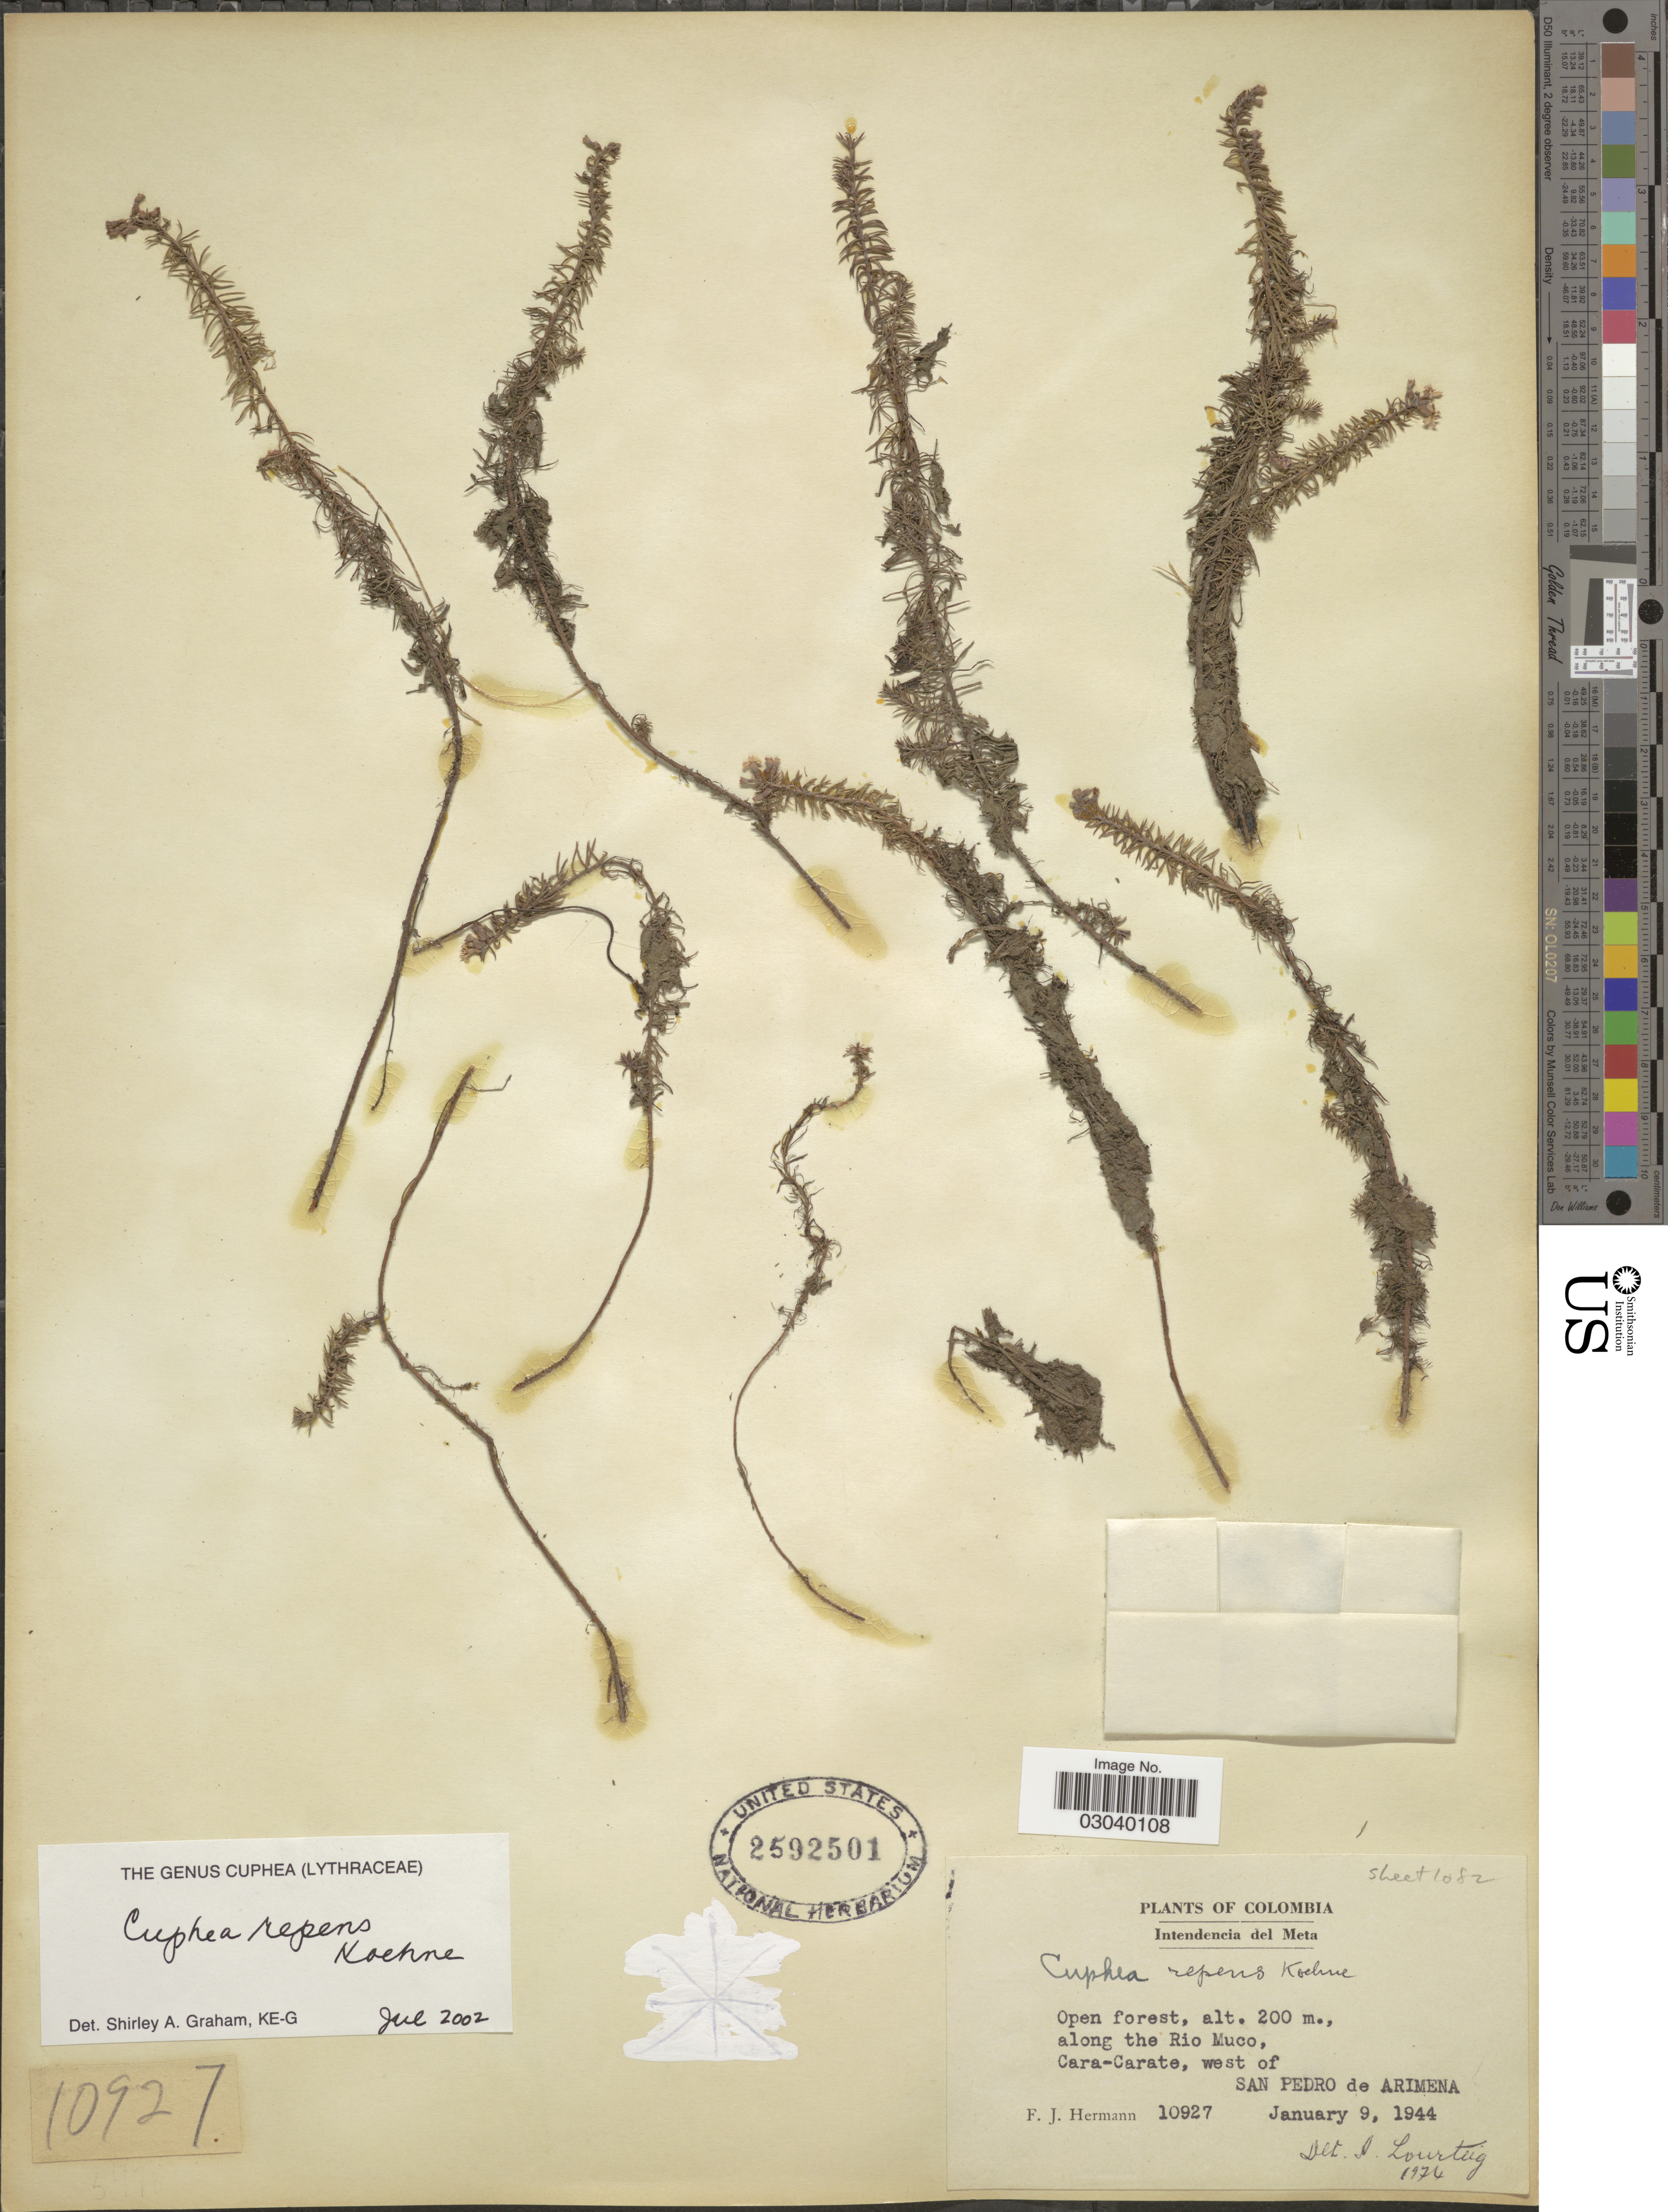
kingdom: Plantae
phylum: Tracheophyta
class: Magnoliopsida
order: Myrtales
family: Lythraceae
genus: Cuphea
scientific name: Cuphea repens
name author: Koehne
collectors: F. J. Hermann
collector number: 10927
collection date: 1944-01-09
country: Colombia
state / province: Meta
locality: Intendencia del Meta, along the Rio Muco, Cara-Carate, west of San Pedro de Arimena.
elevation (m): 200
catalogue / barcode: US 2592501